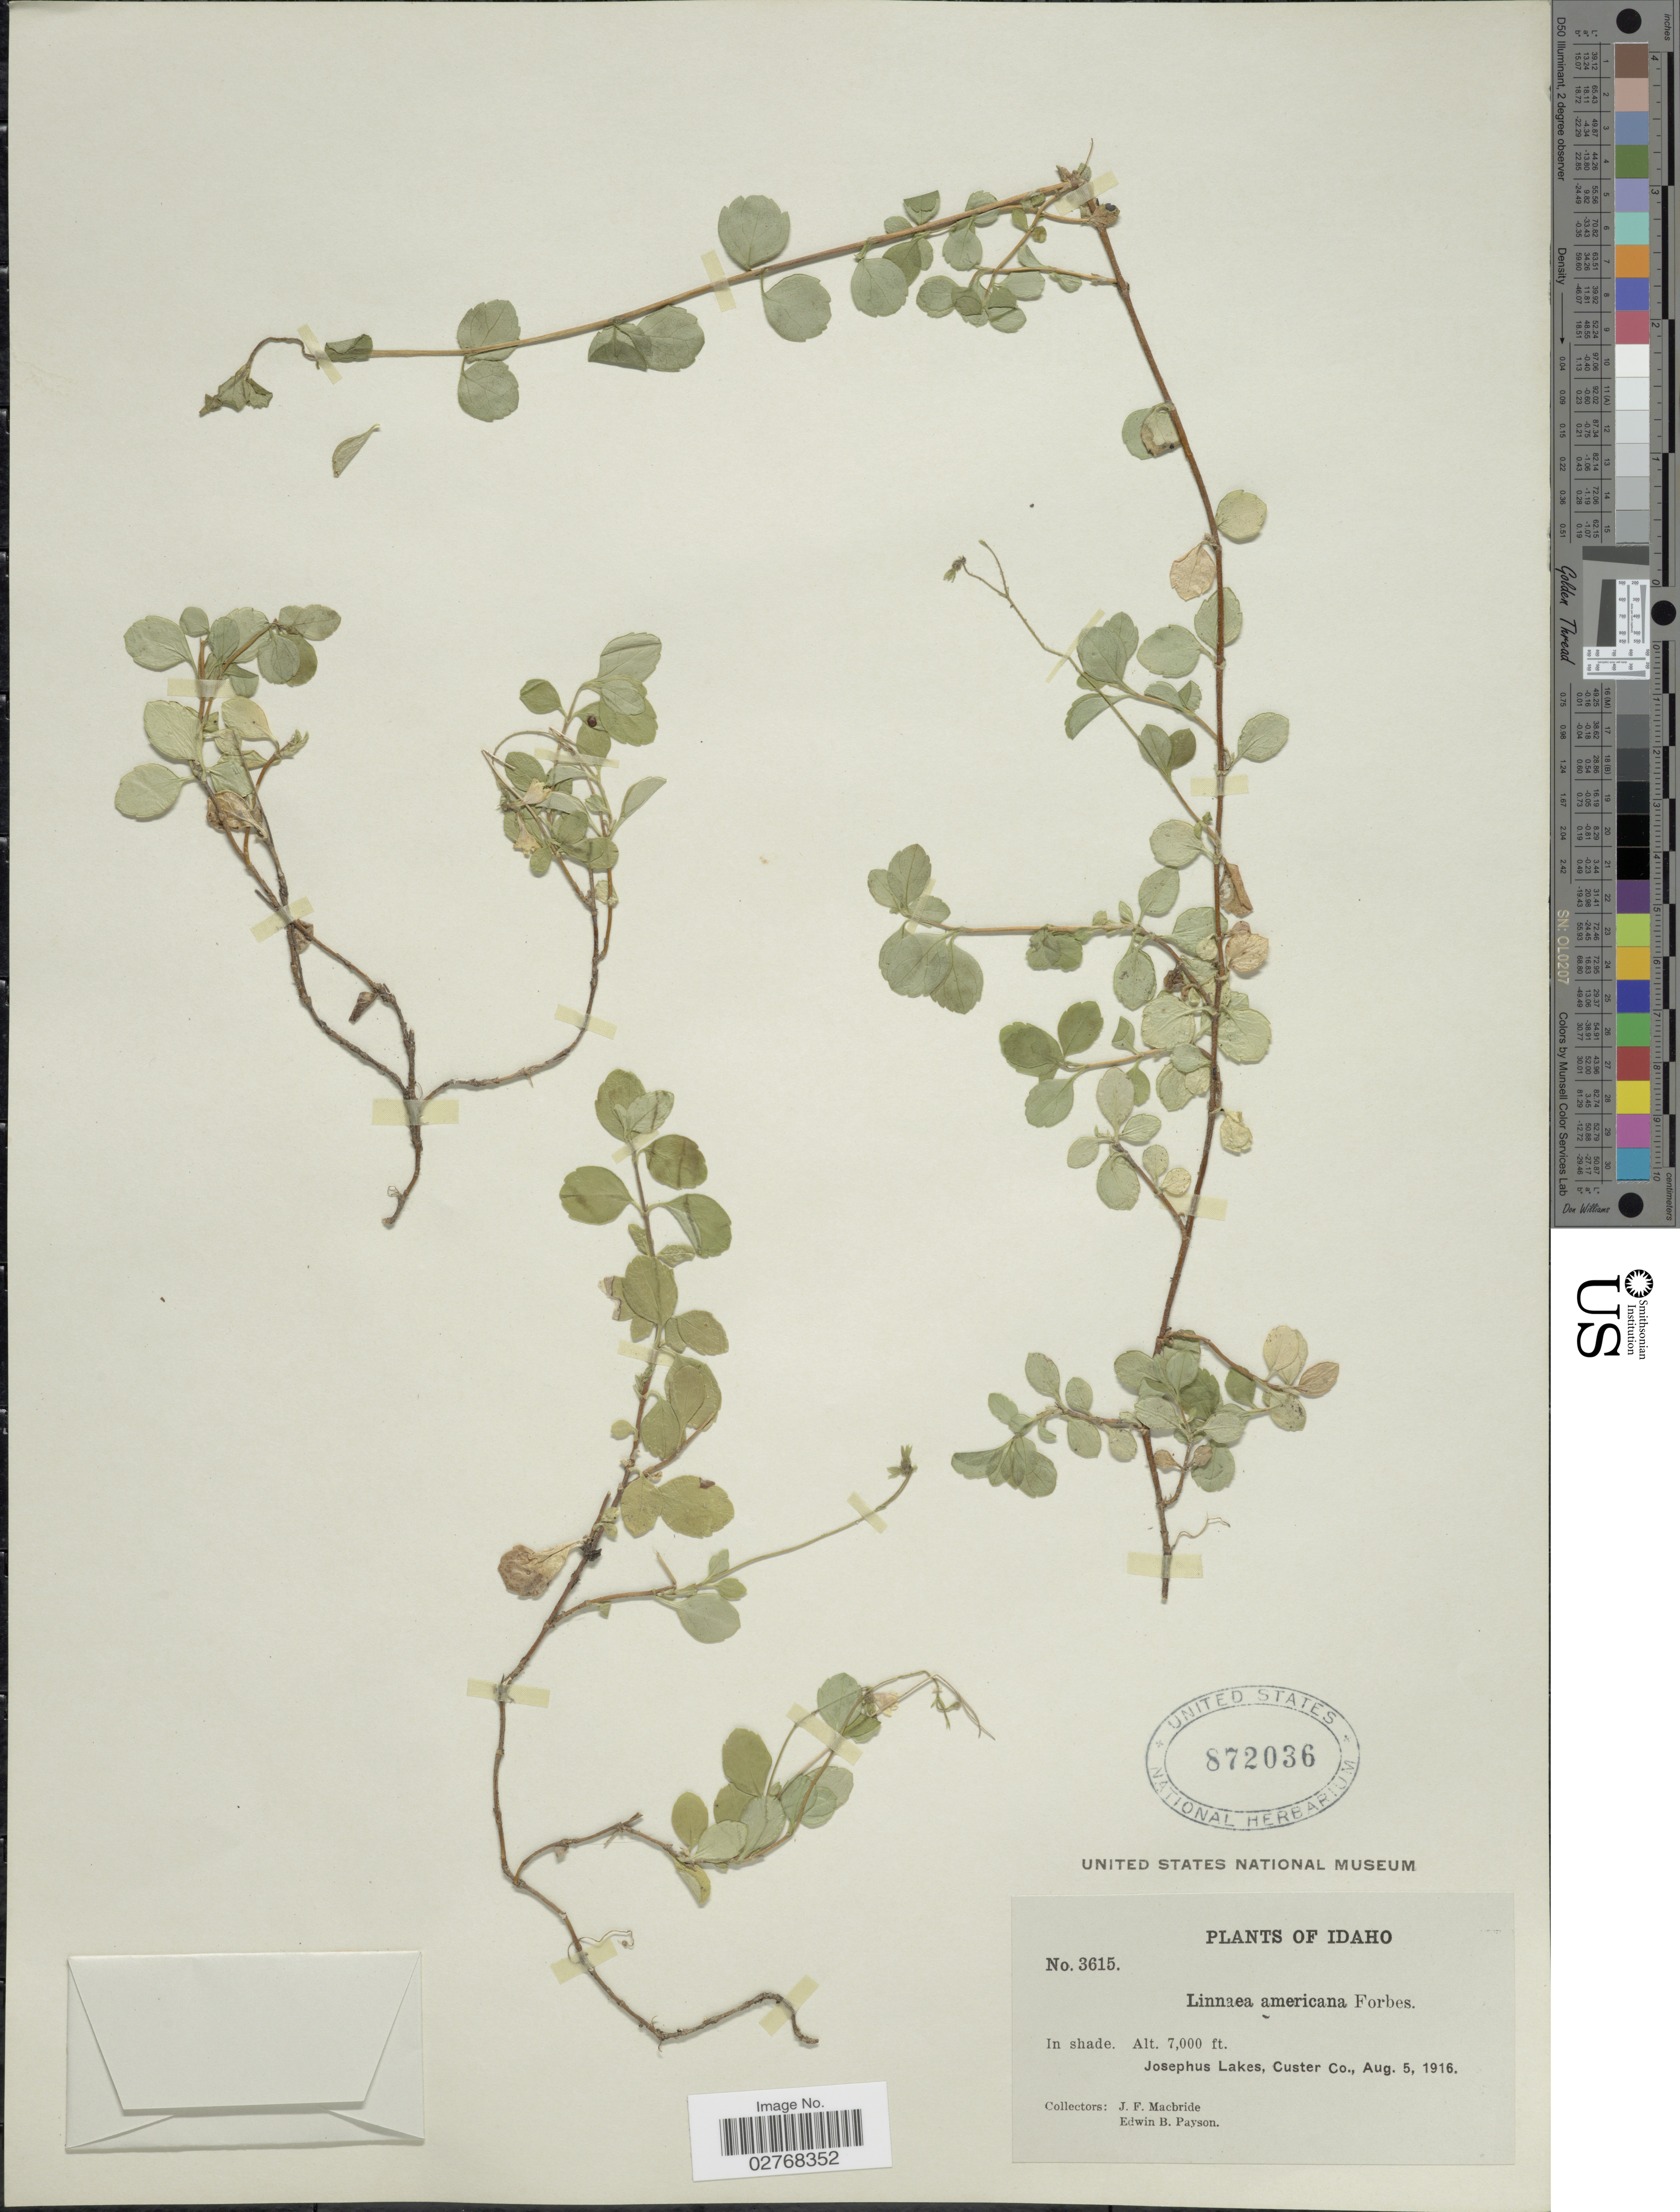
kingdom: Plantae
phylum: Tracheophyta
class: Magnoliopsida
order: Dipsacales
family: Caprifoliaceae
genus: Linnaea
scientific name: Linnaea borealis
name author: L.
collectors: J. F. Macbride & E. B. Payson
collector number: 3615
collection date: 1916-08-05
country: United States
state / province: Idaho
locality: Josephus Lakes, Custer Co.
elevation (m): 2134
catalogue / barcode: US 872036